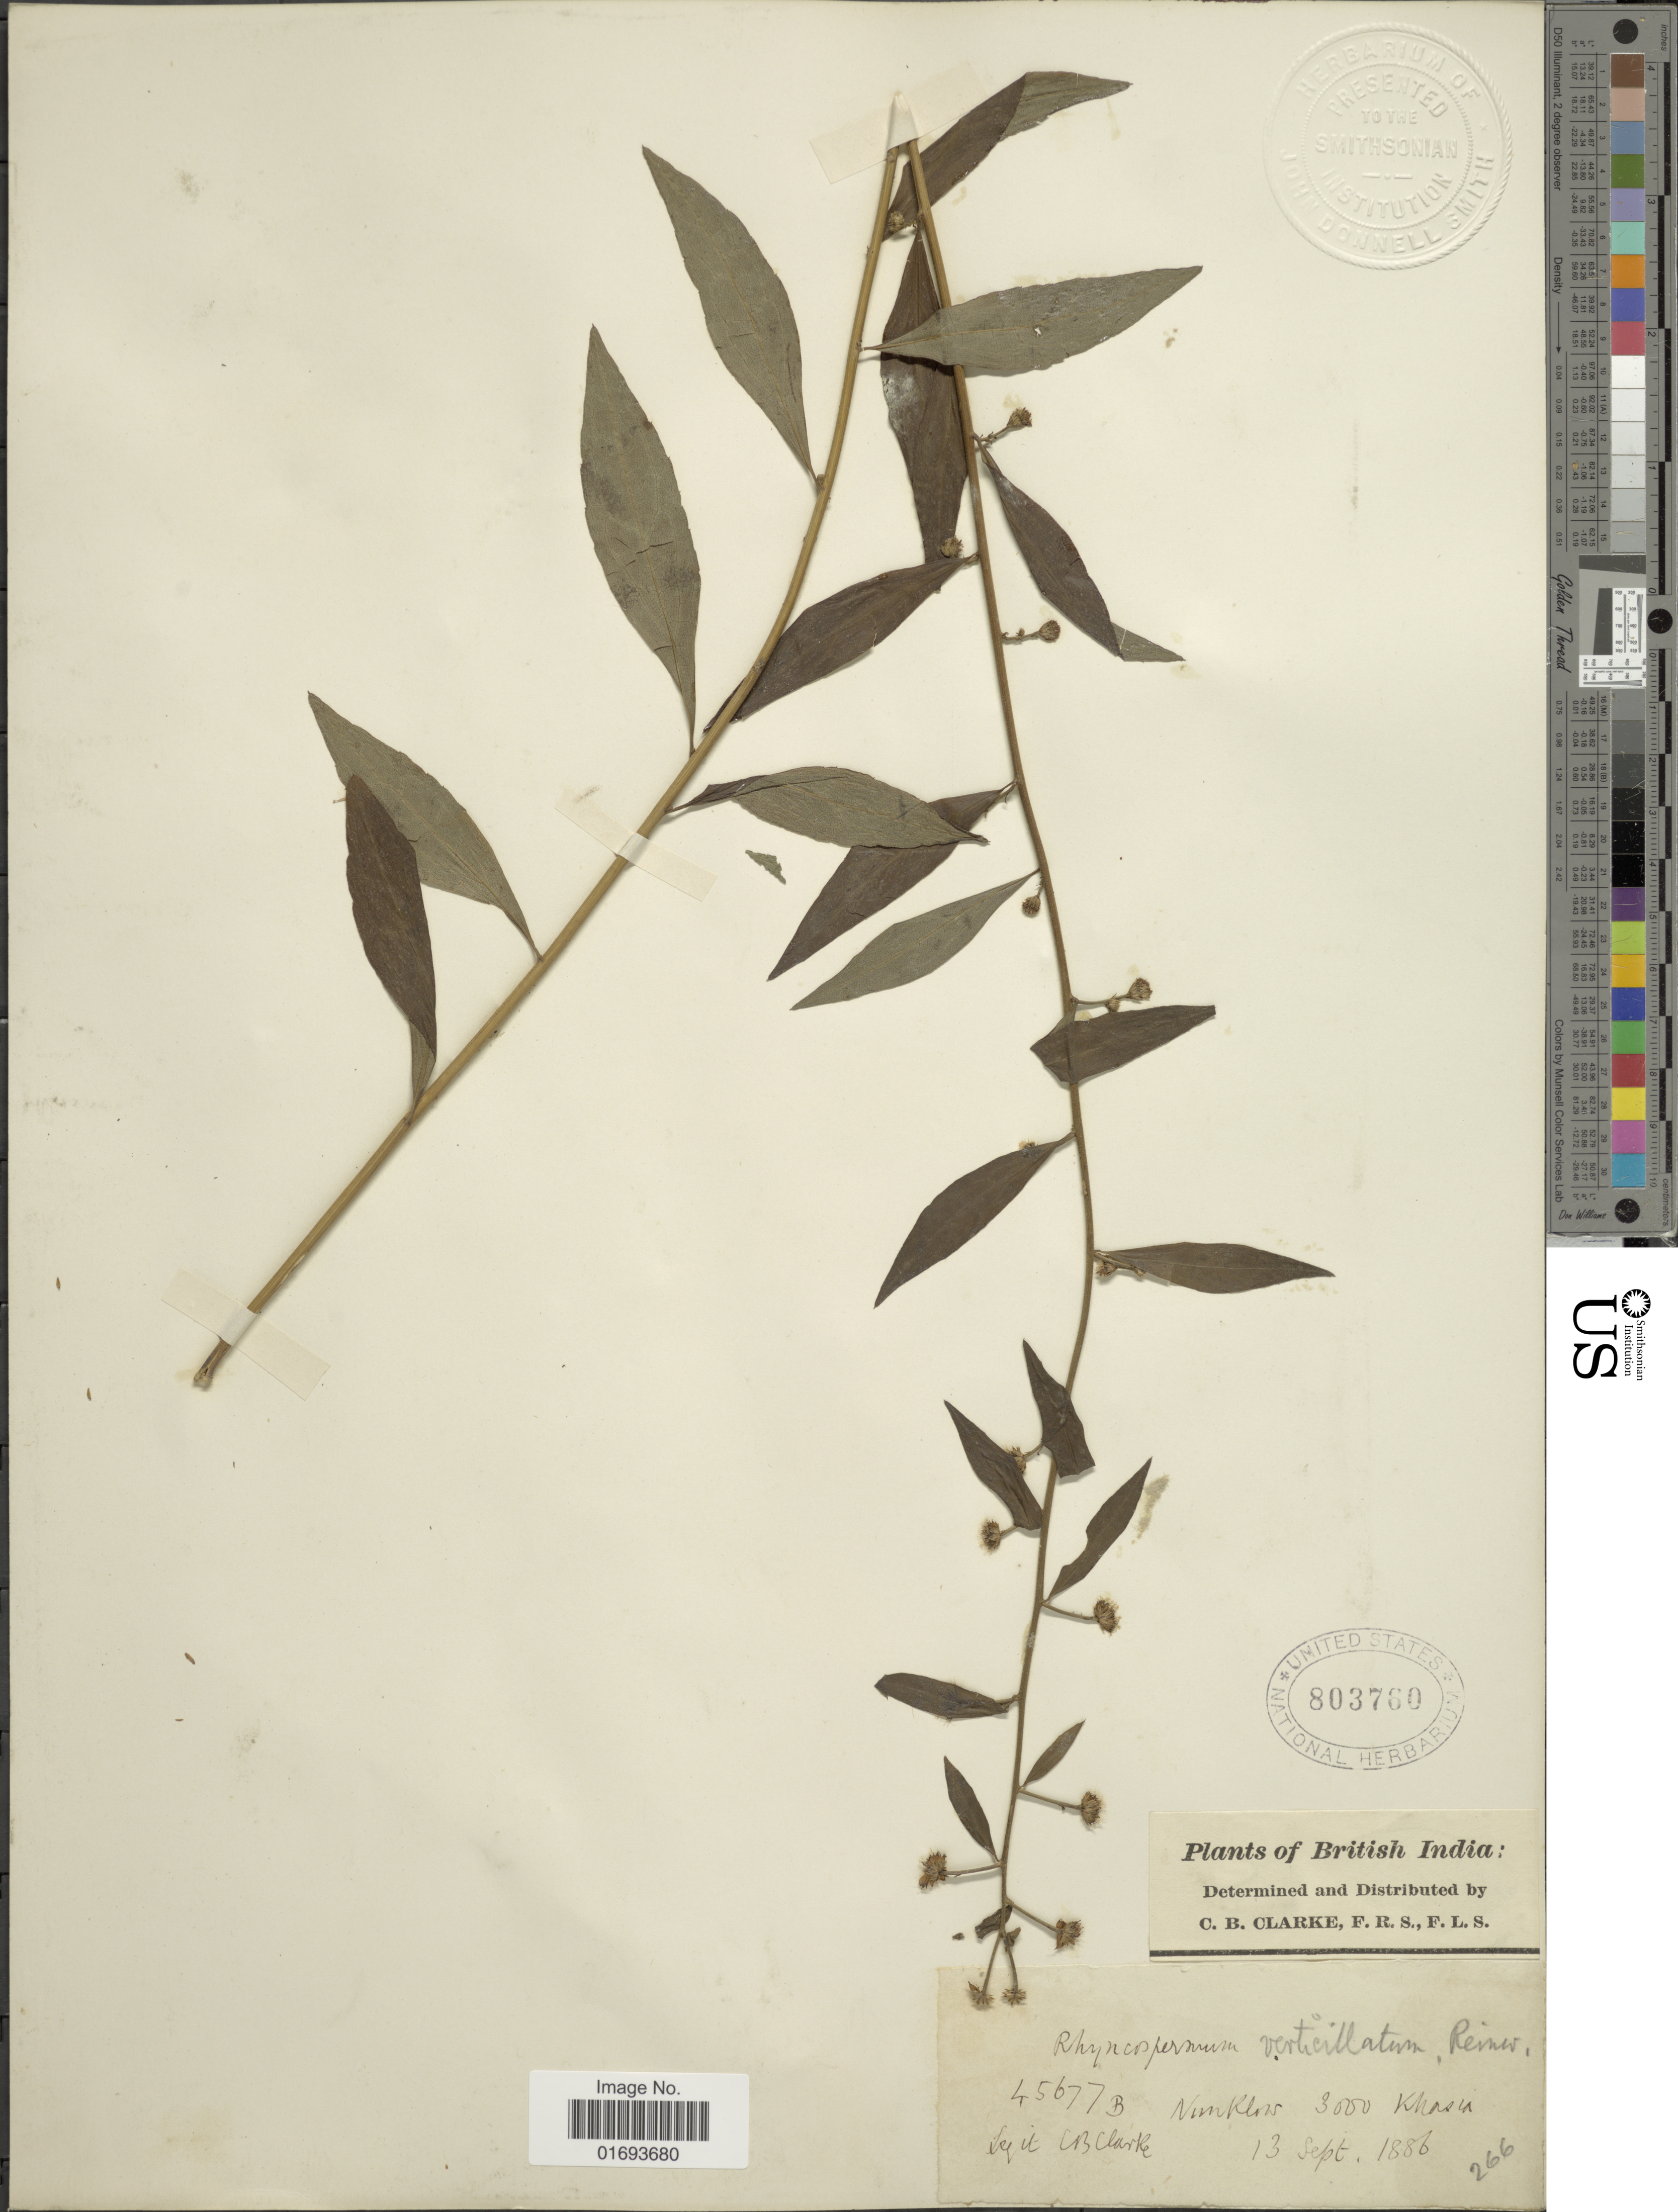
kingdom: Plantae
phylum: Tracheophyta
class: Magnoliopsida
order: Asterales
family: Asteraceae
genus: Rhynchospermum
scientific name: Rhynchospermum verticillatum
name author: Reinw.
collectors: C. B. Clarke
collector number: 45677B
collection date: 1886-09-13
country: India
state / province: Meghalaya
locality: Nunklaw, 3000 Khasia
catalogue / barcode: US 803760